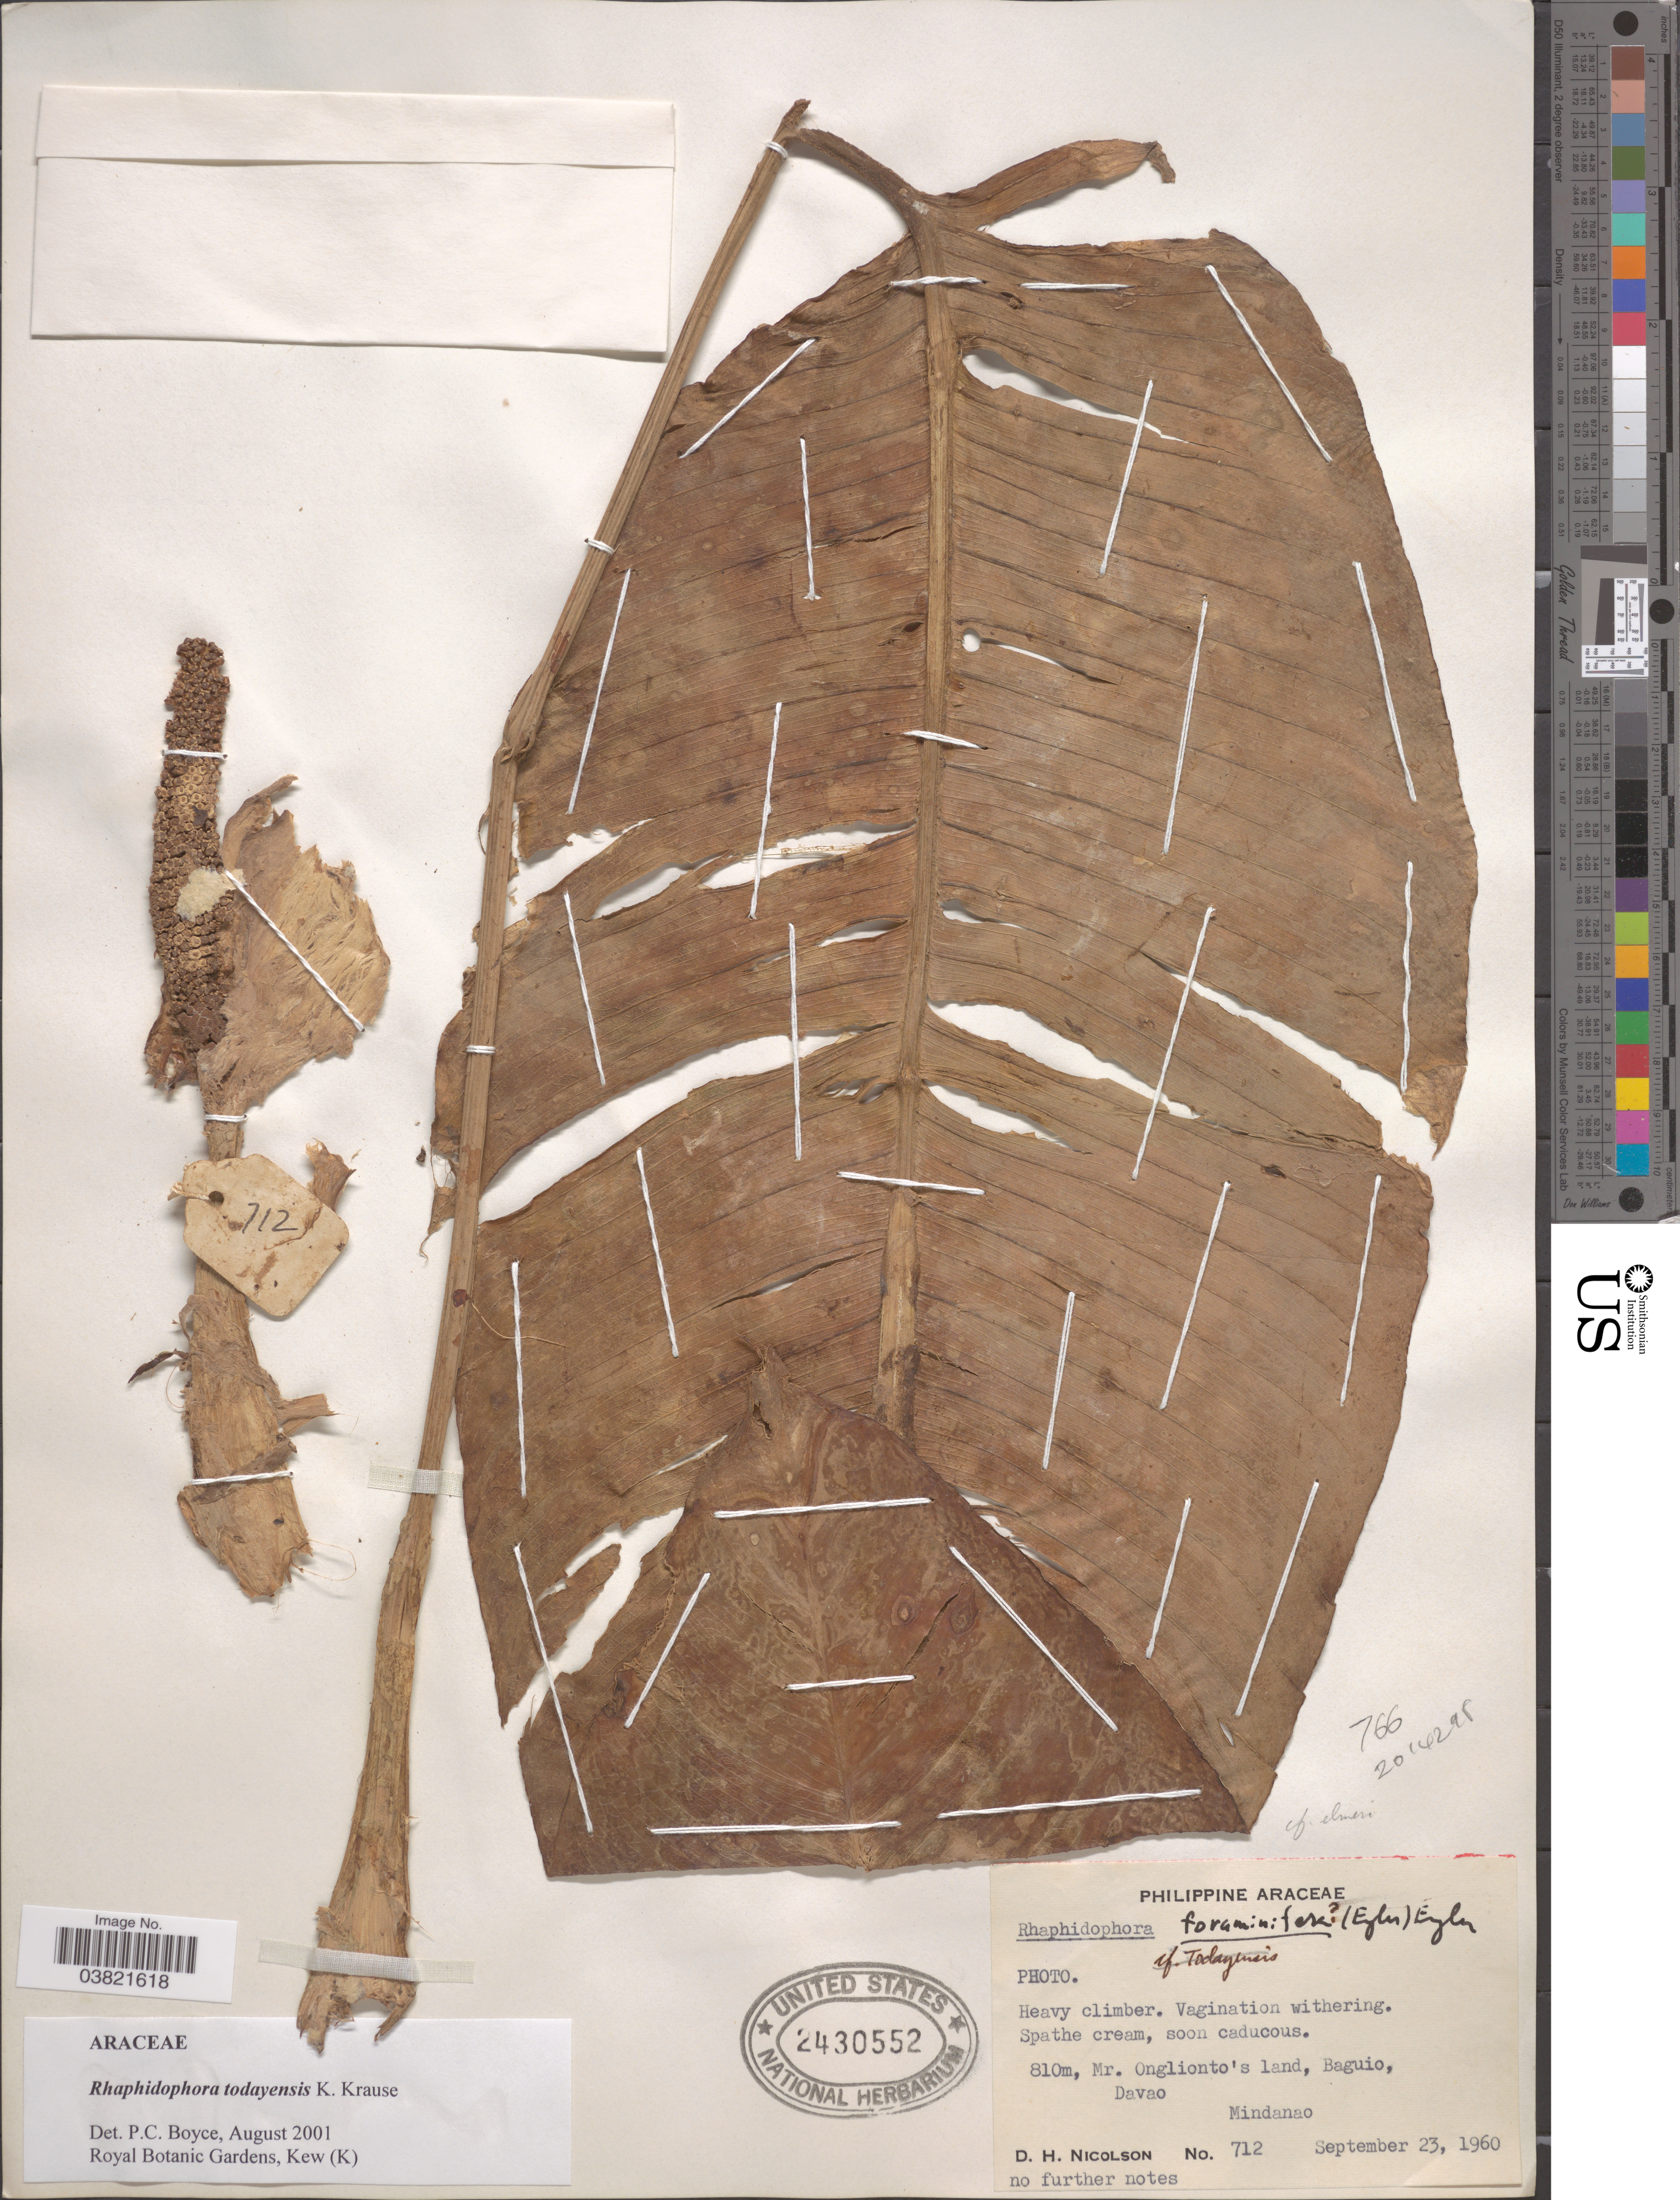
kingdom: Plantae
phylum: Tracheophyta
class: Liliopsida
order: Alismatales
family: Araceae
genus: Rhaphidophora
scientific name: Rhaphidophora todayensis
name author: K. Krause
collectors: D. H. Nicolson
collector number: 712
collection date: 1960-09-23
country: Philippines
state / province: Davao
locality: Mr. Onglionto's land, Baguio, Mindanao.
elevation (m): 810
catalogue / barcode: US 2430552